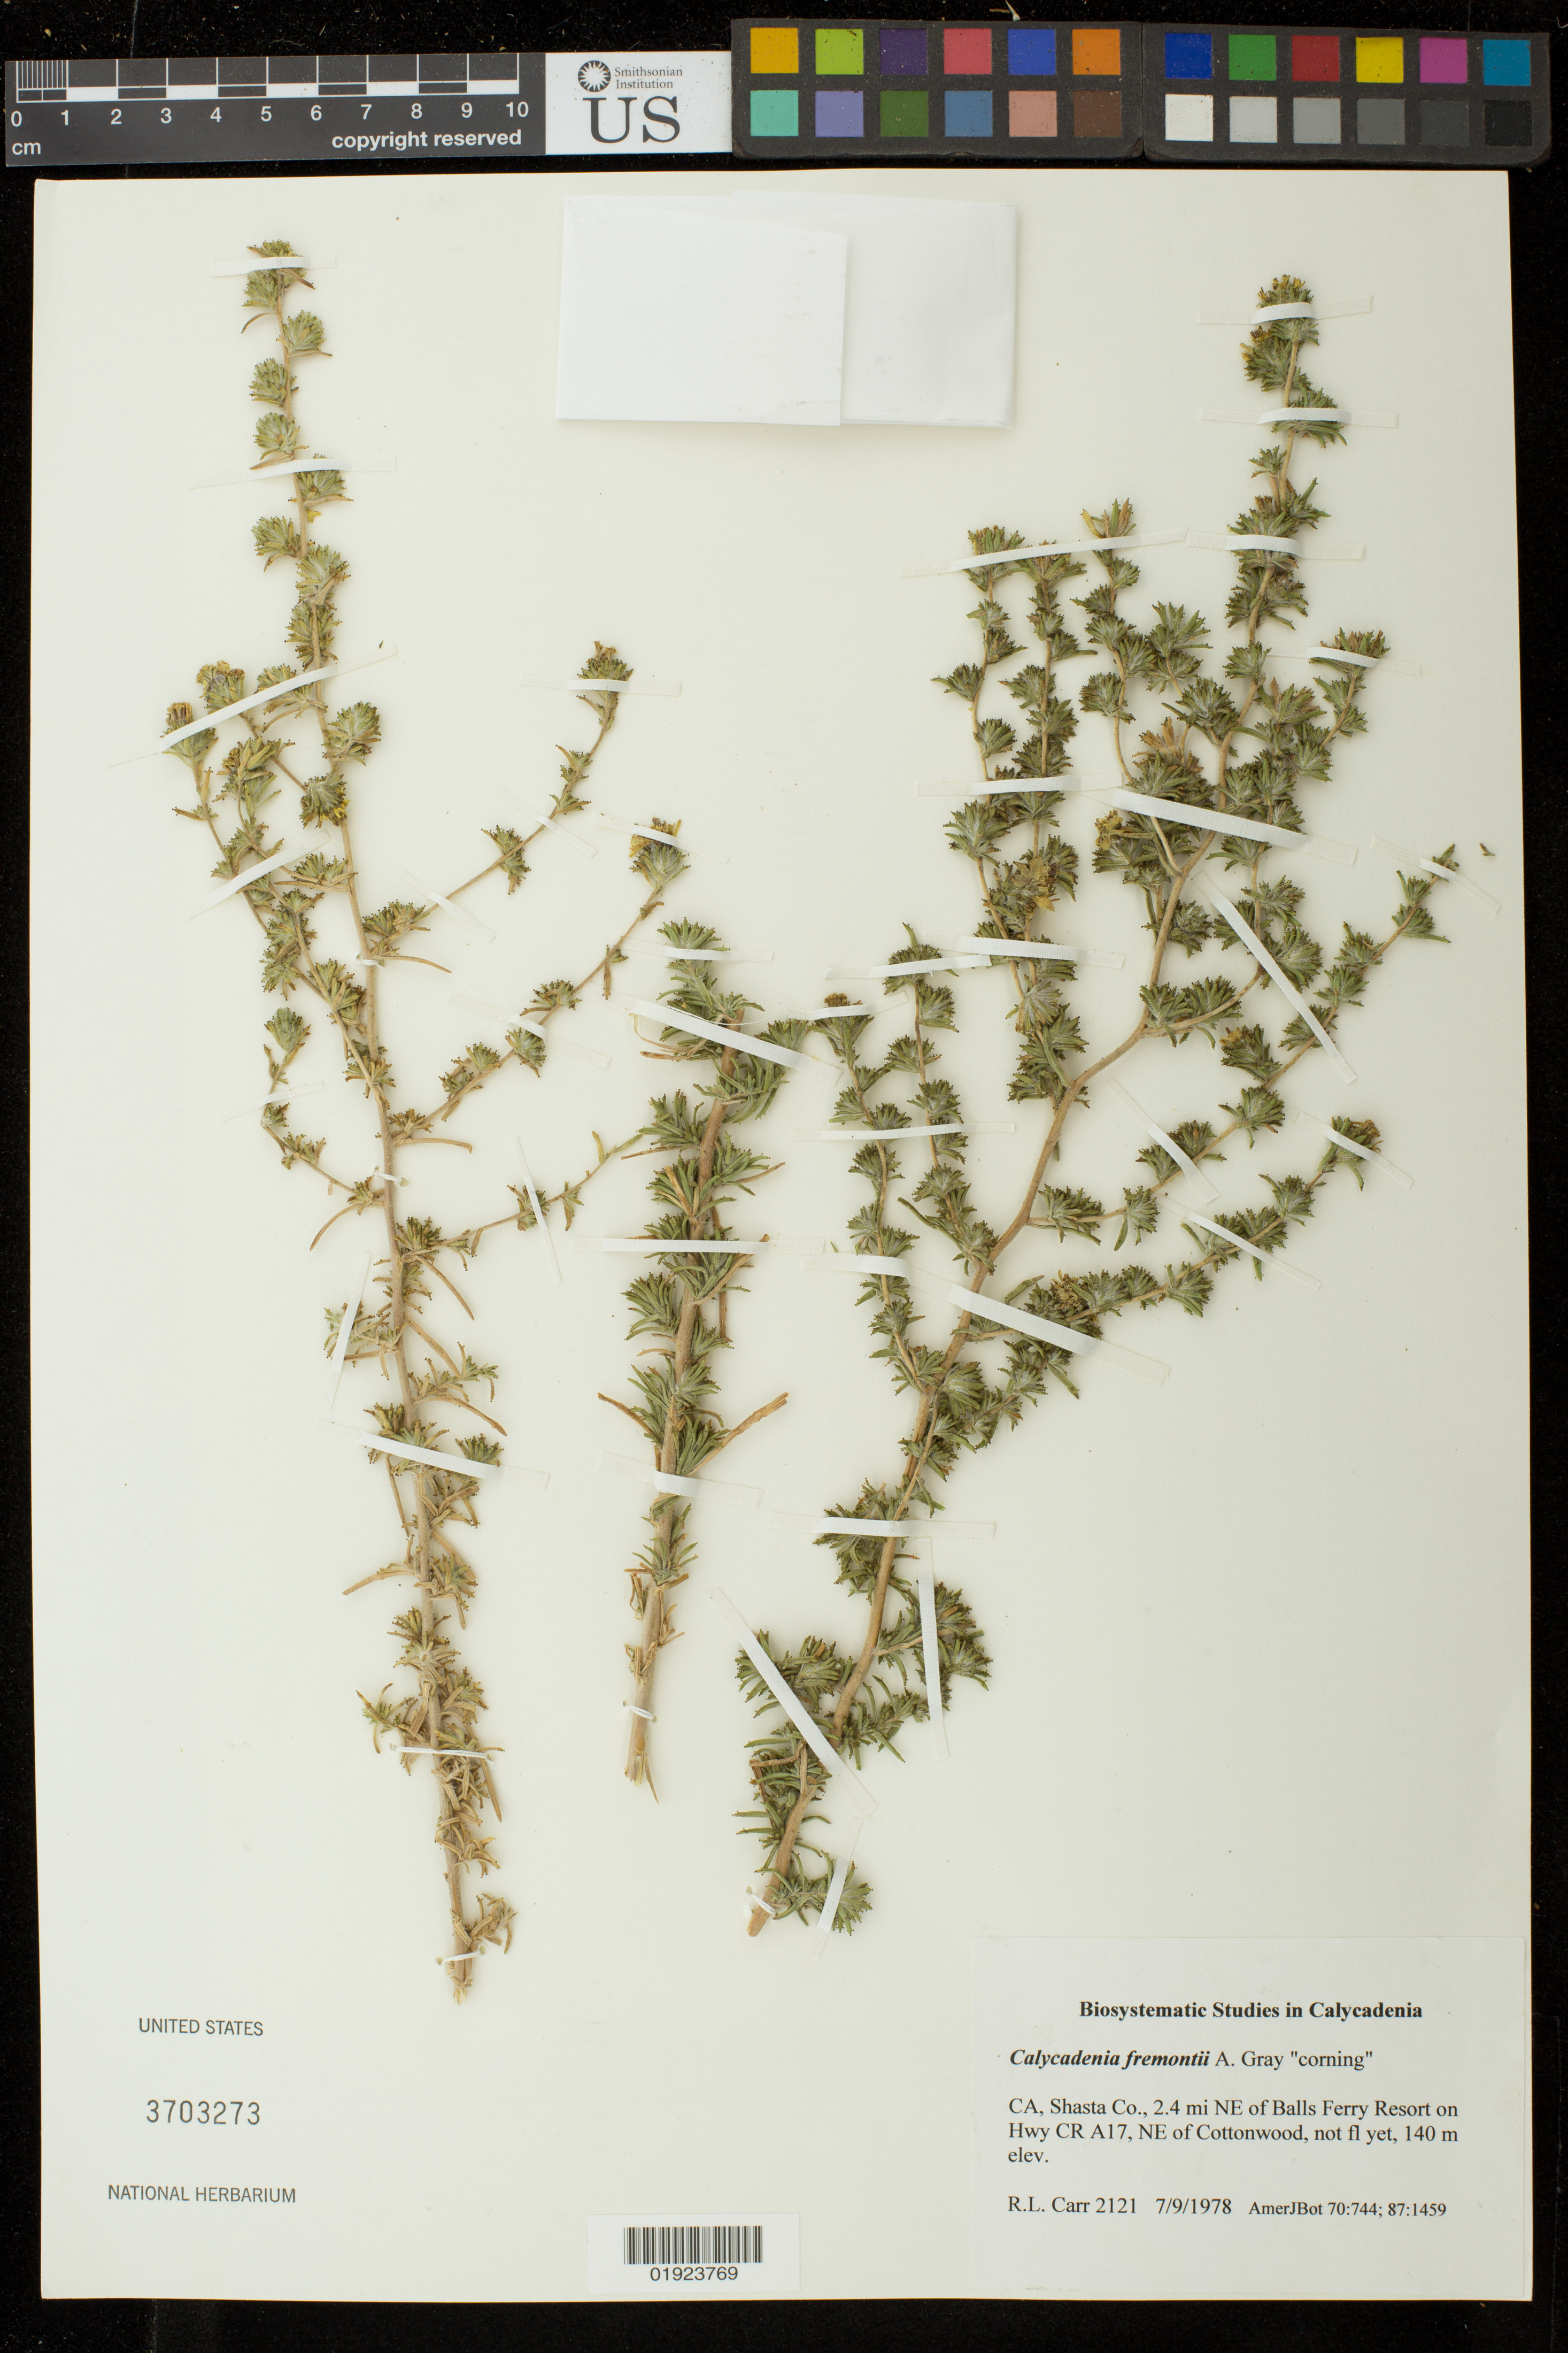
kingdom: Plantae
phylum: Tracheophyta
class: Magnoliopsida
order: Asterales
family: Asteraceae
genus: Calycadenia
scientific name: Calycadenia fremontii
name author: A. Gray in Emory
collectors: R. Carr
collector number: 2121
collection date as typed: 7/9/1978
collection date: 1978-07-09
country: United States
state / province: California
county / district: Shasta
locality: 2.4 mi NE of Balls Ferry Resort on Hwy CR A17, NE of Cottonwood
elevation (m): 140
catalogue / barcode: US 3703273